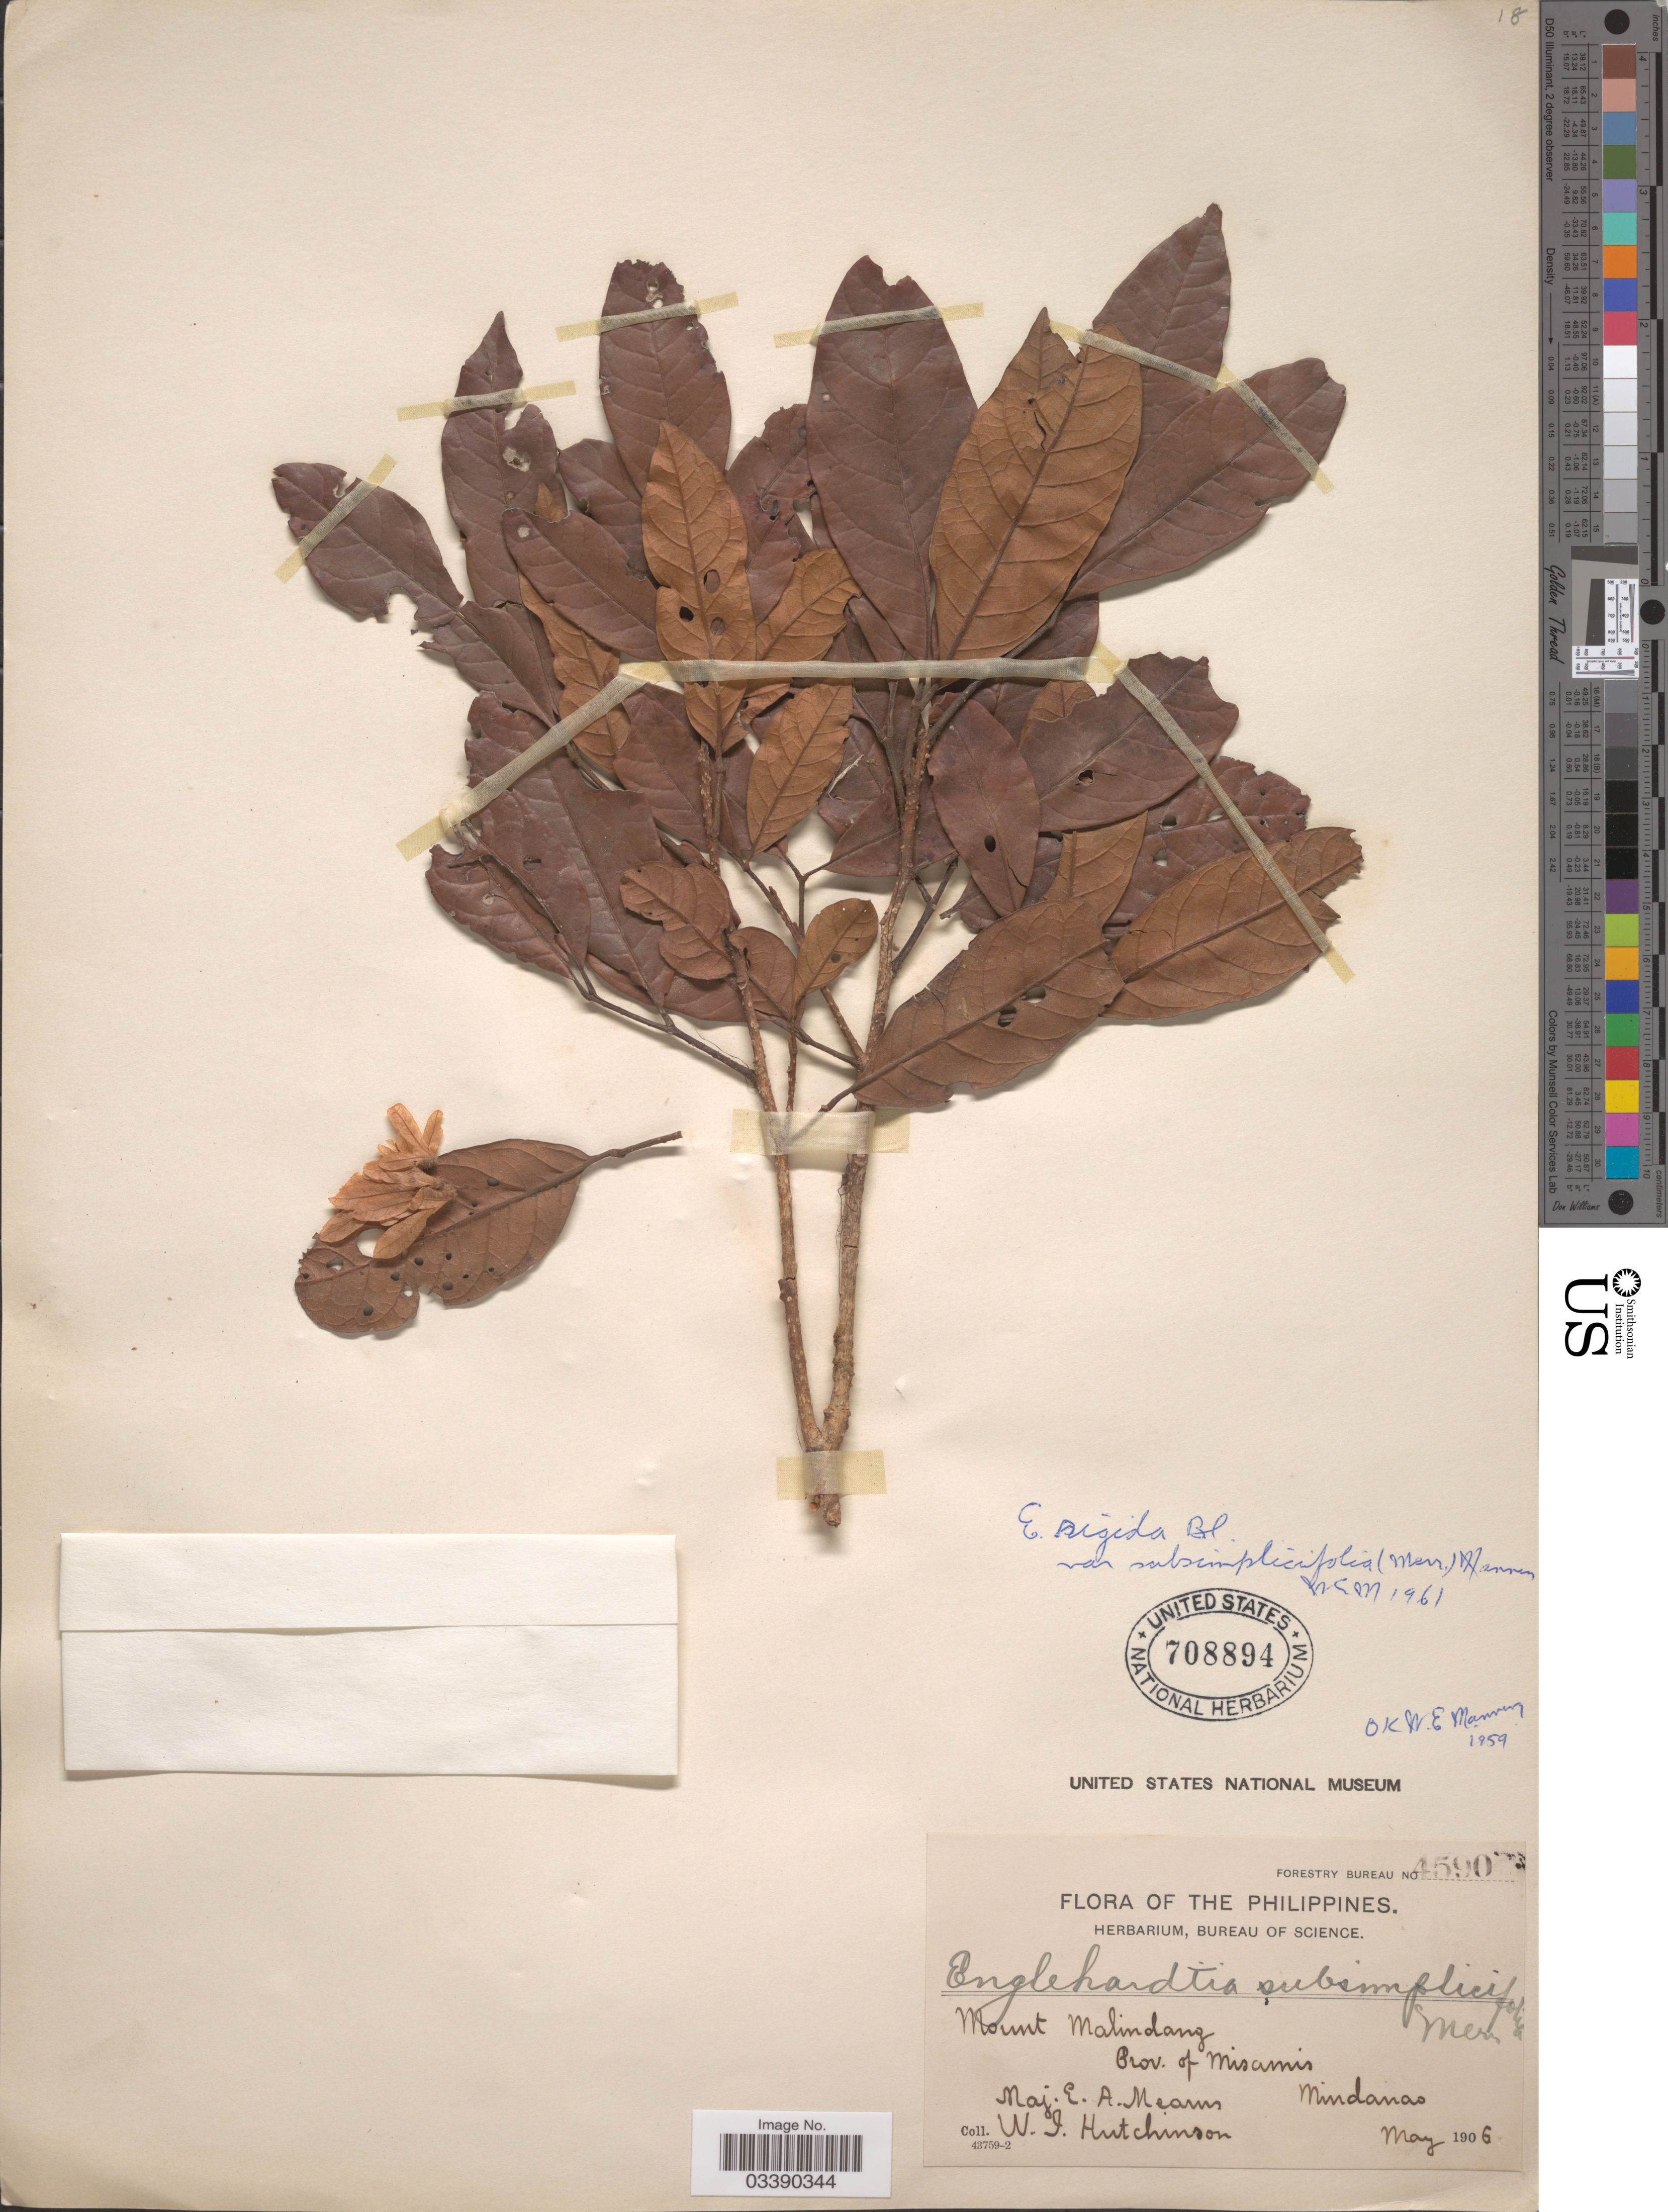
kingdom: Plantae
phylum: Tracheophyta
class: Magnoliopsida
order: Fagales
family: Juglandaceae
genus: Engelhardia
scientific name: Engelhardia rigida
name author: Blume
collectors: E. A. Mearns & W. I. Hutchinson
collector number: Forestry Bureau 4590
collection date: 1906-05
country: Philippines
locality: Mount Malindang Prov. of Misamis Mindanao.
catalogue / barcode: US 708894